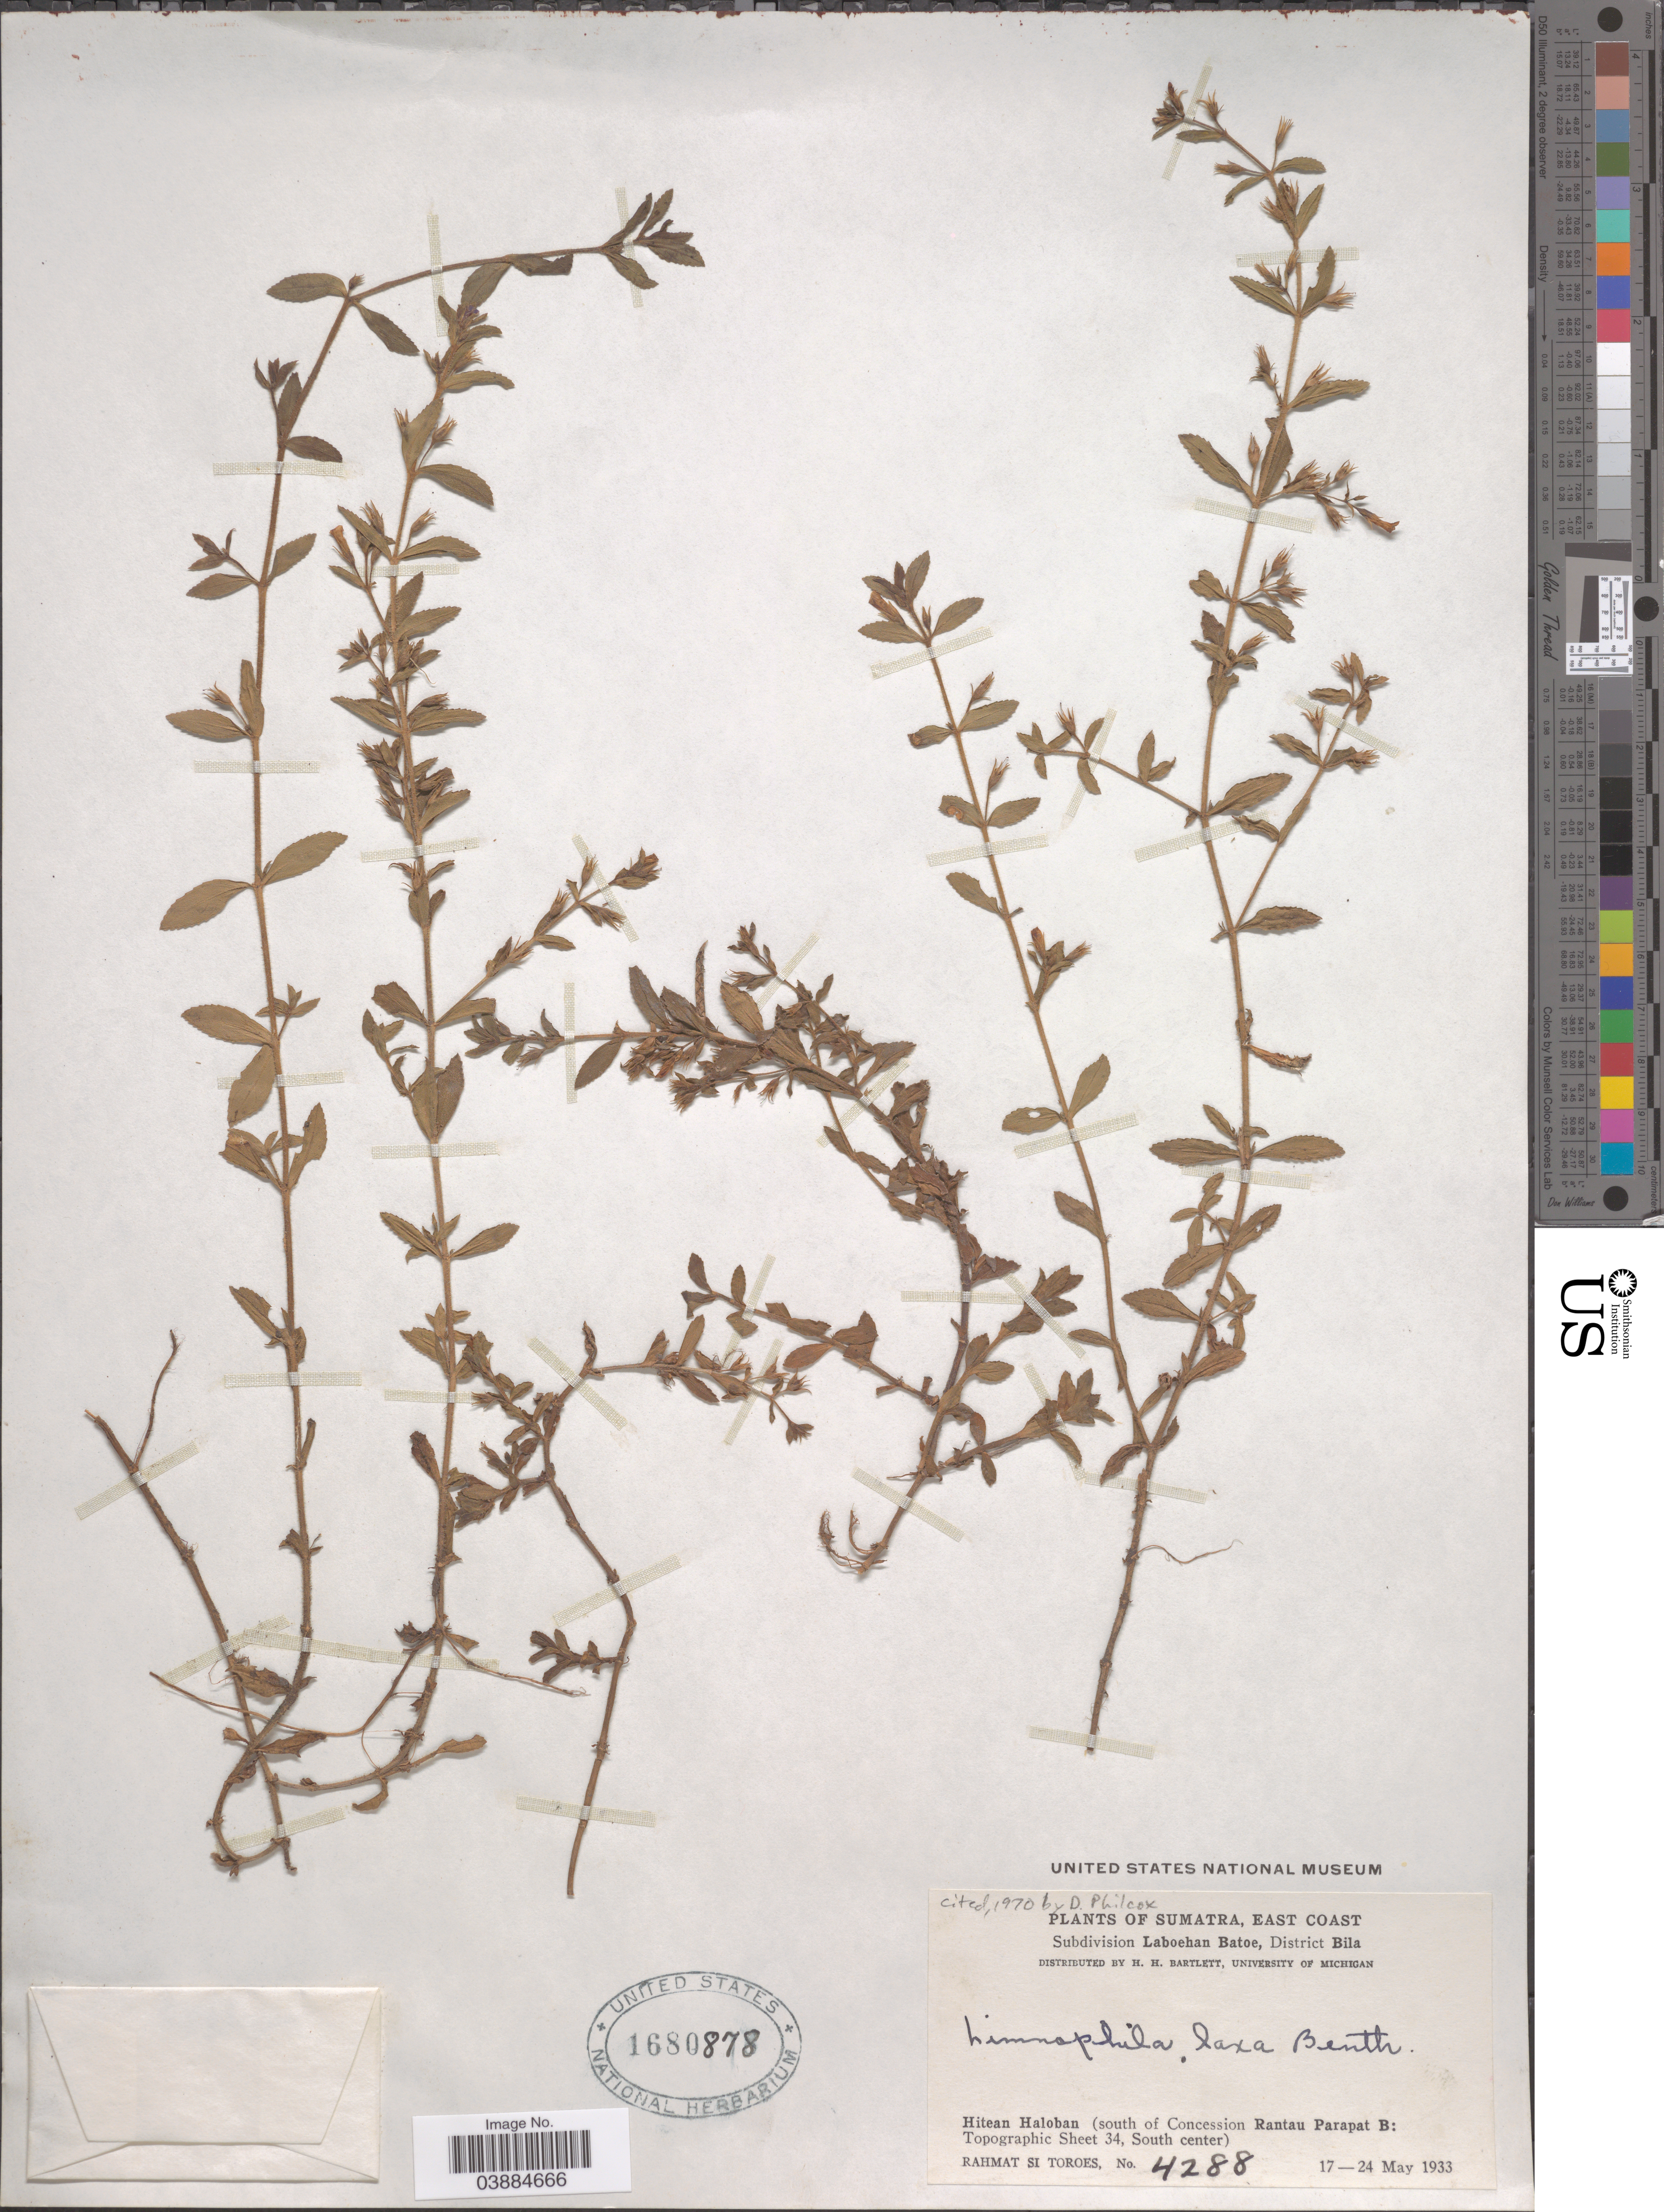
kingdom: Plantae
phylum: Tracheophyta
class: Magnoliopsida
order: Lamiales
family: Plantaginaceae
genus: Limnophila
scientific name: Limnophila laxa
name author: Benth.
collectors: Rahmat Si Boeea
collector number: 4288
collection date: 1933-05-17/1933-05-24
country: Indonesia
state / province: Sumatra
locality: East Coast. Subdivision Laboehan Batoe, District Bila. Hitean Haloban (south of Concession Rantau Parapat B: Topographic Sheet 34, South center).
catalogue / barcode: US 1680878